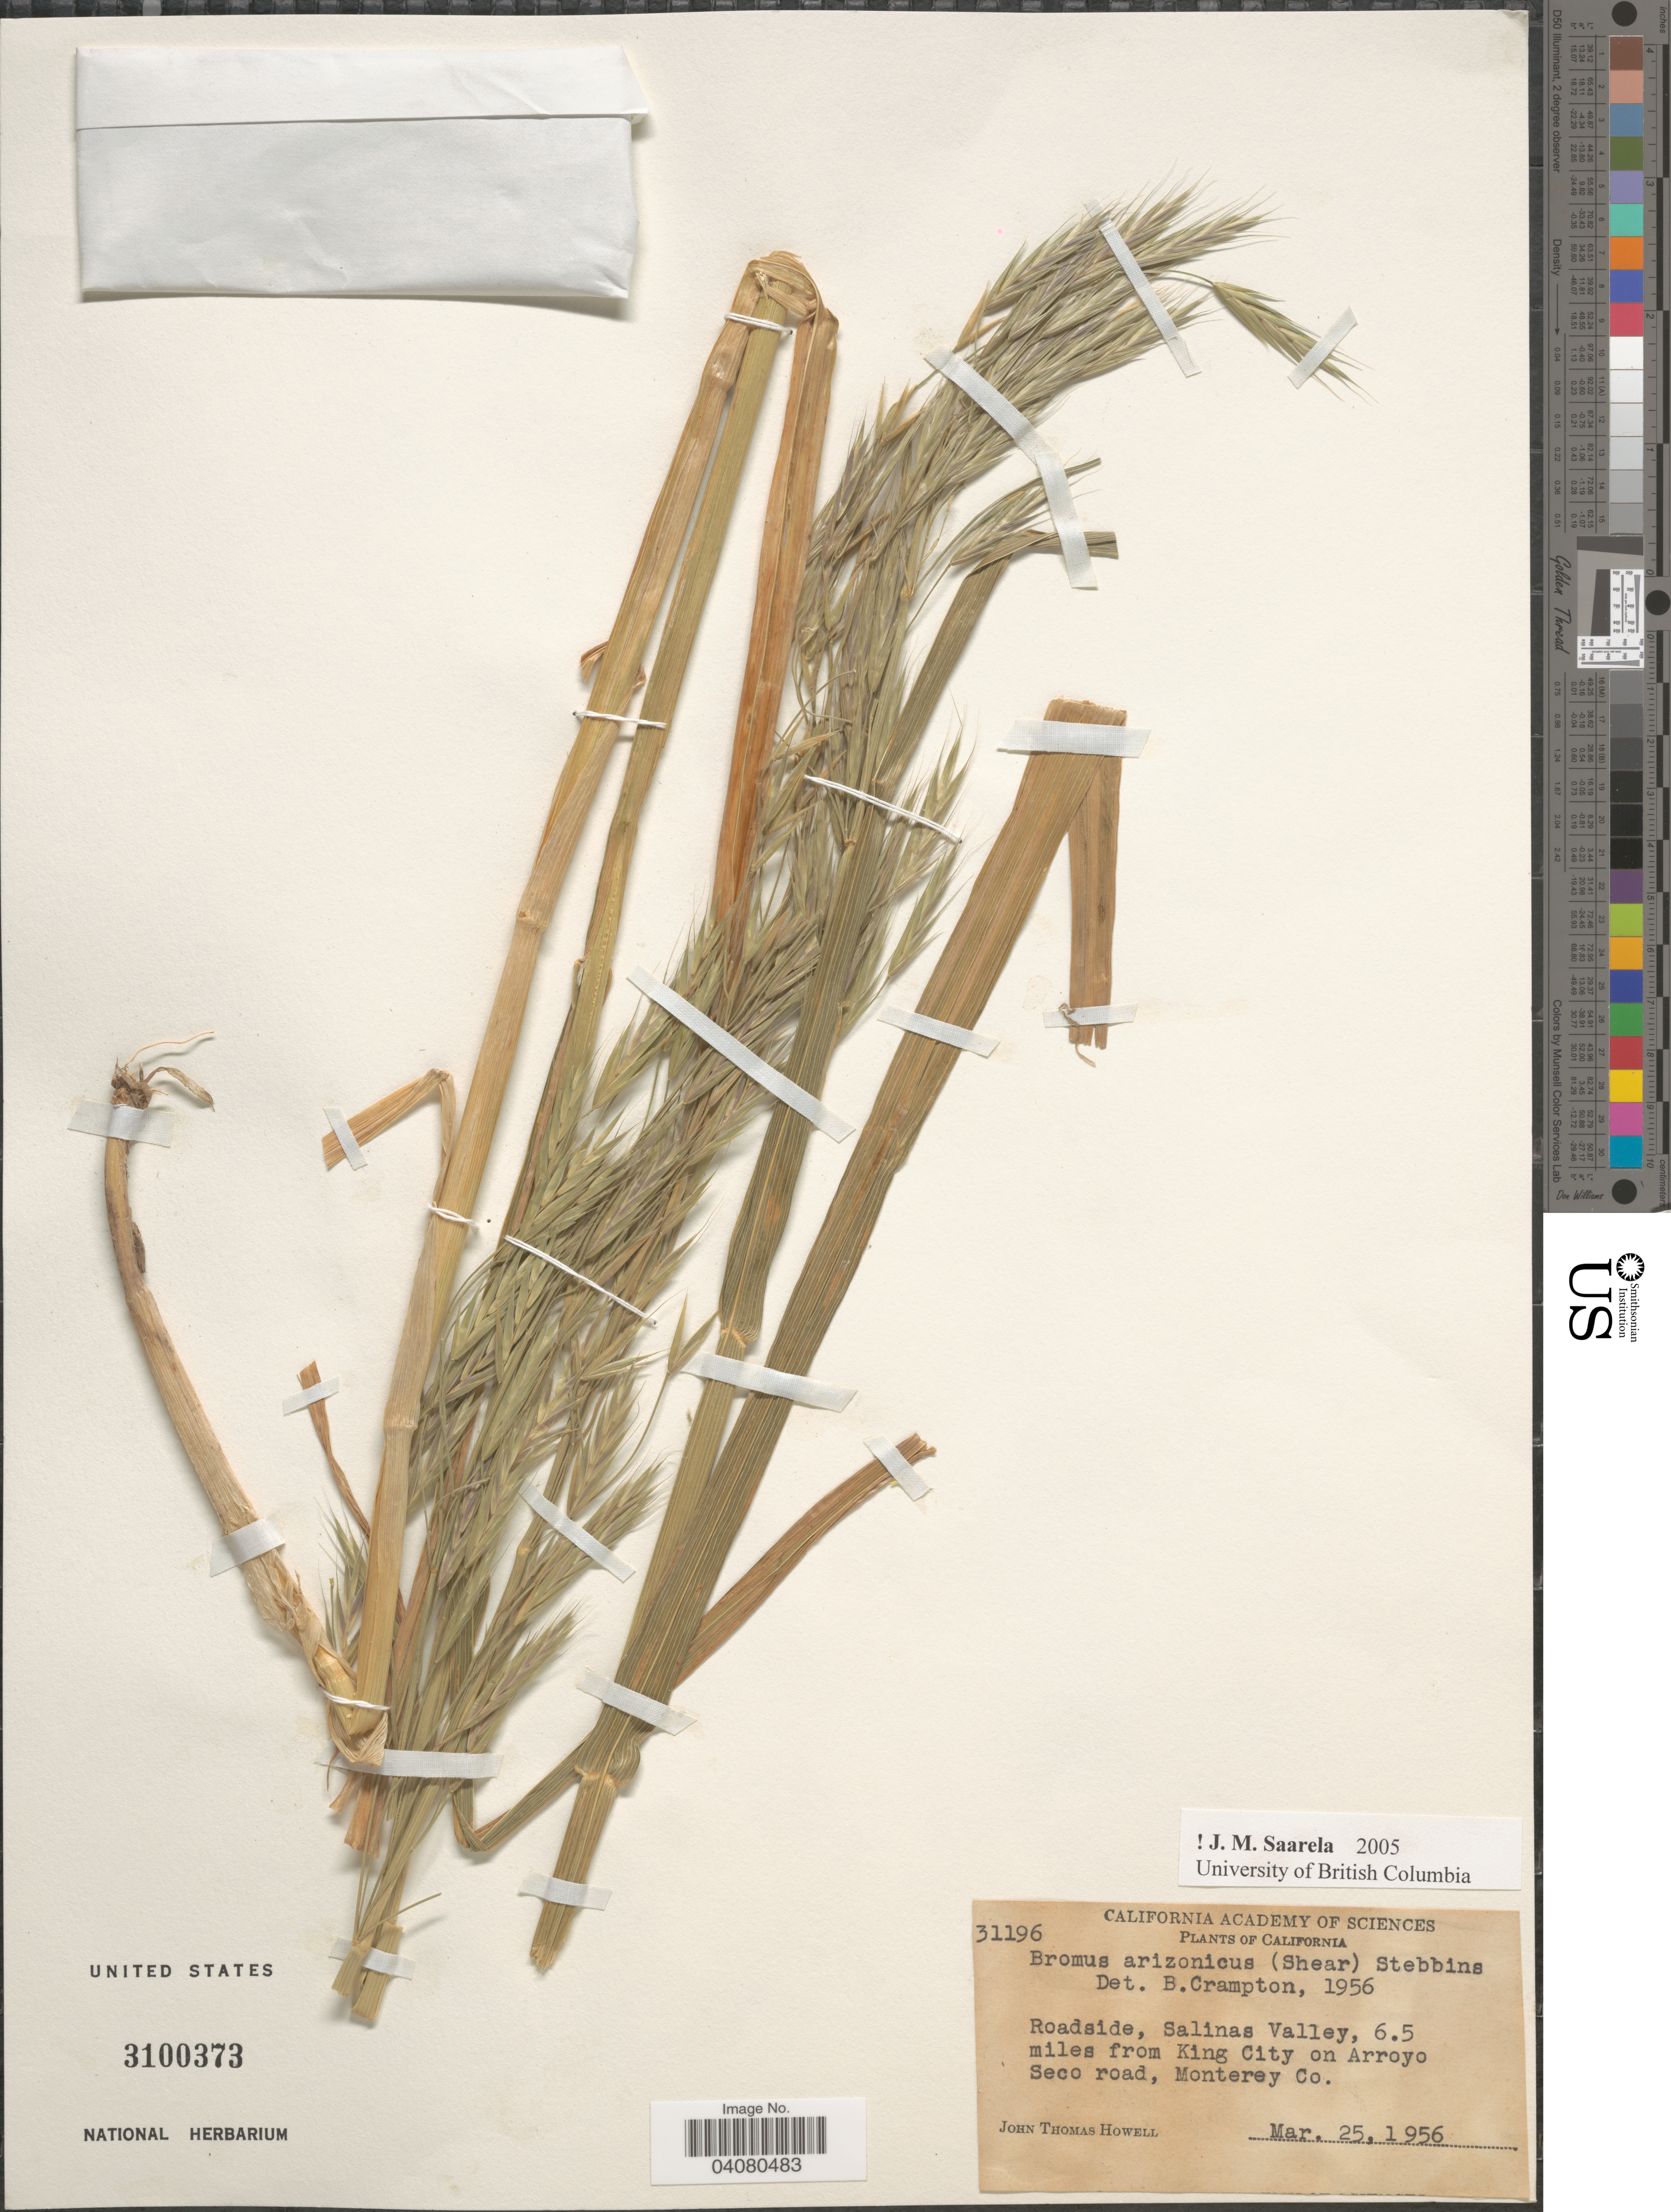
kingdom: Plantae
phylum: Tracheophyta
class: Liliopsida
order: Poales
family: Poaceae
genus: Bromus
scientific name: Bromus arenarius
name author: Labill.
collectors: J. T. Howell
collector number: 31196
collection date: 1956-03-25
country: United States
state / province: California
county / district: Monterey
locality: Roadside, Salinas Valley, 6.5 miles from King City on Arroyo Seco road, Monterey Co.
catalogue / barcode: US 3100373